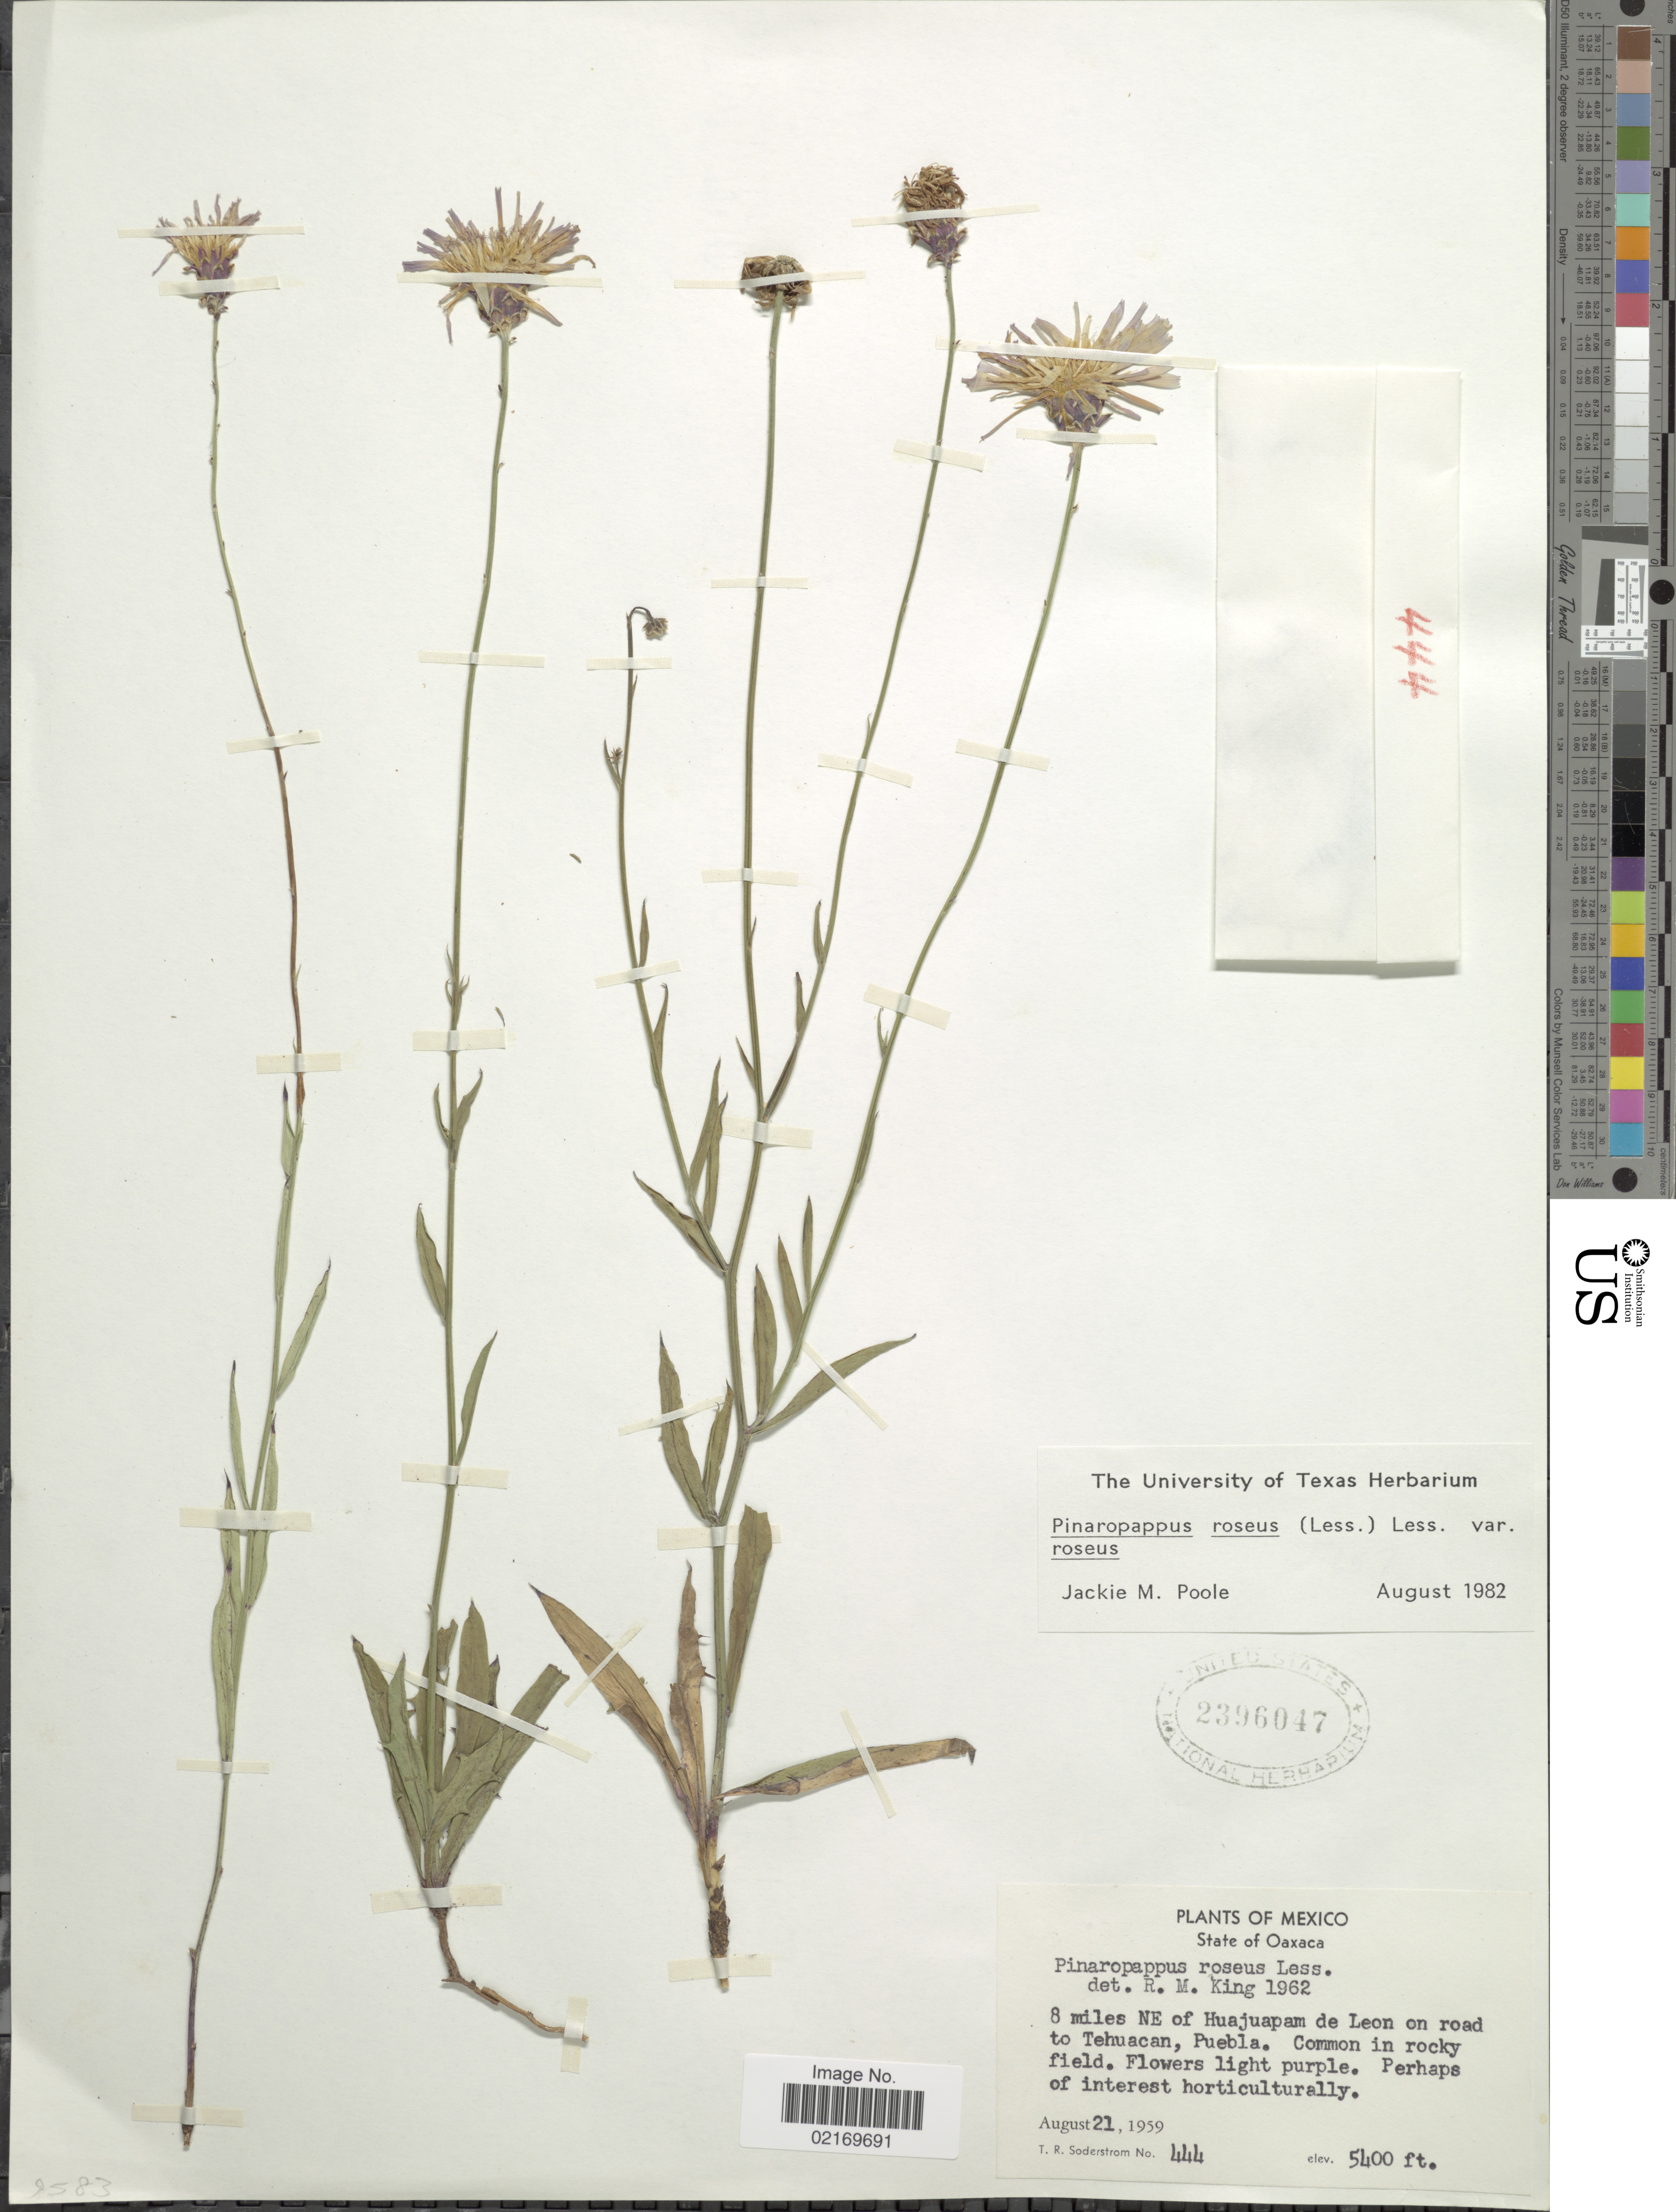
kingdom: Plantae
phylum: Tracheophyta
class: Magnoliopsida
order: Asterales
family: Asteraceae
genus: Pinaropappus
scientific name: Pinaropappus roseus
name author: Less.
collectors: T. R. Soderstrom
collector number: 444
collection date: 1959-08-21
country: Mexico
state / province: Oaxaca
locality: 8 miles NE of Huajuapam de Leon on road to Tehuacan, Puebla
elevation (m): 1646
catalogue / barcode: US 2396047